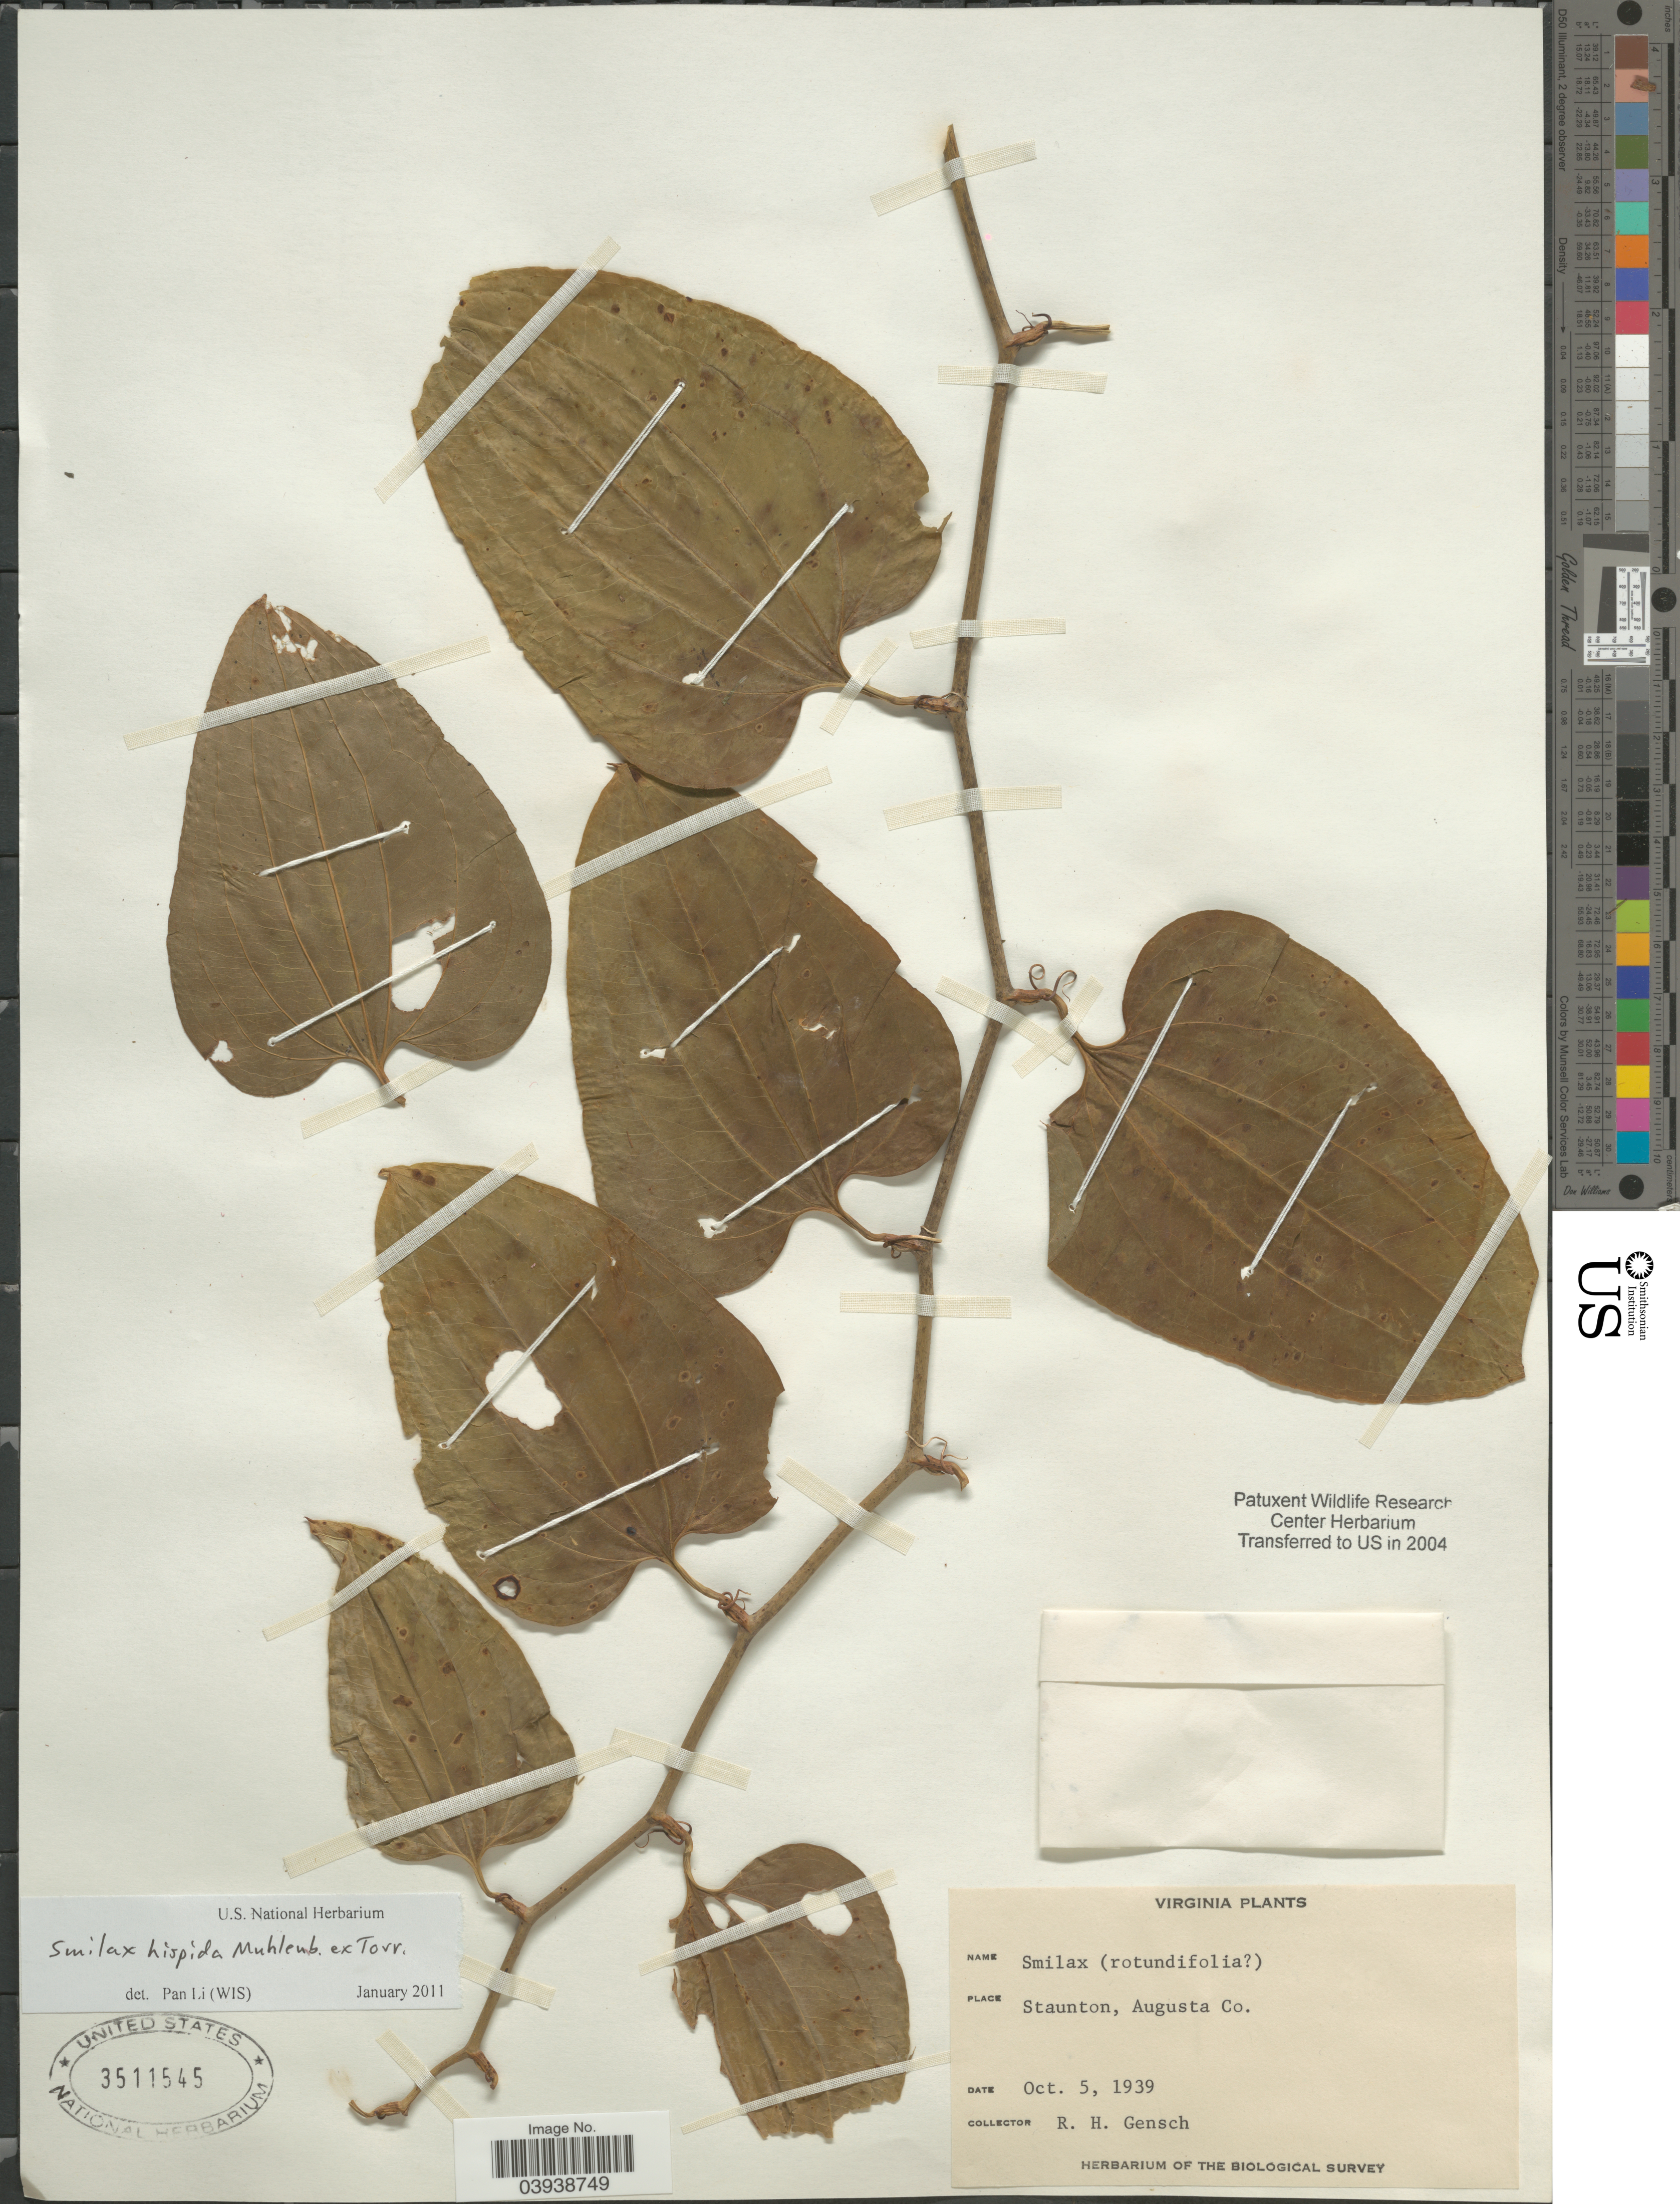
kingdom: Plantae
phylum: Tracheophyta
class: Liliopsida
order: Liliales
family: Smilacaceae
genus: Smilax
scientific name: Smilax hispida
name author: Raf.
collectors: R. Gensch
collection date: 1939-10-05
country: United States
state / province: Virginia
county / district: Augusta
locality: Staunton, Augusta Co.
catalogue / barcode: US 3511545